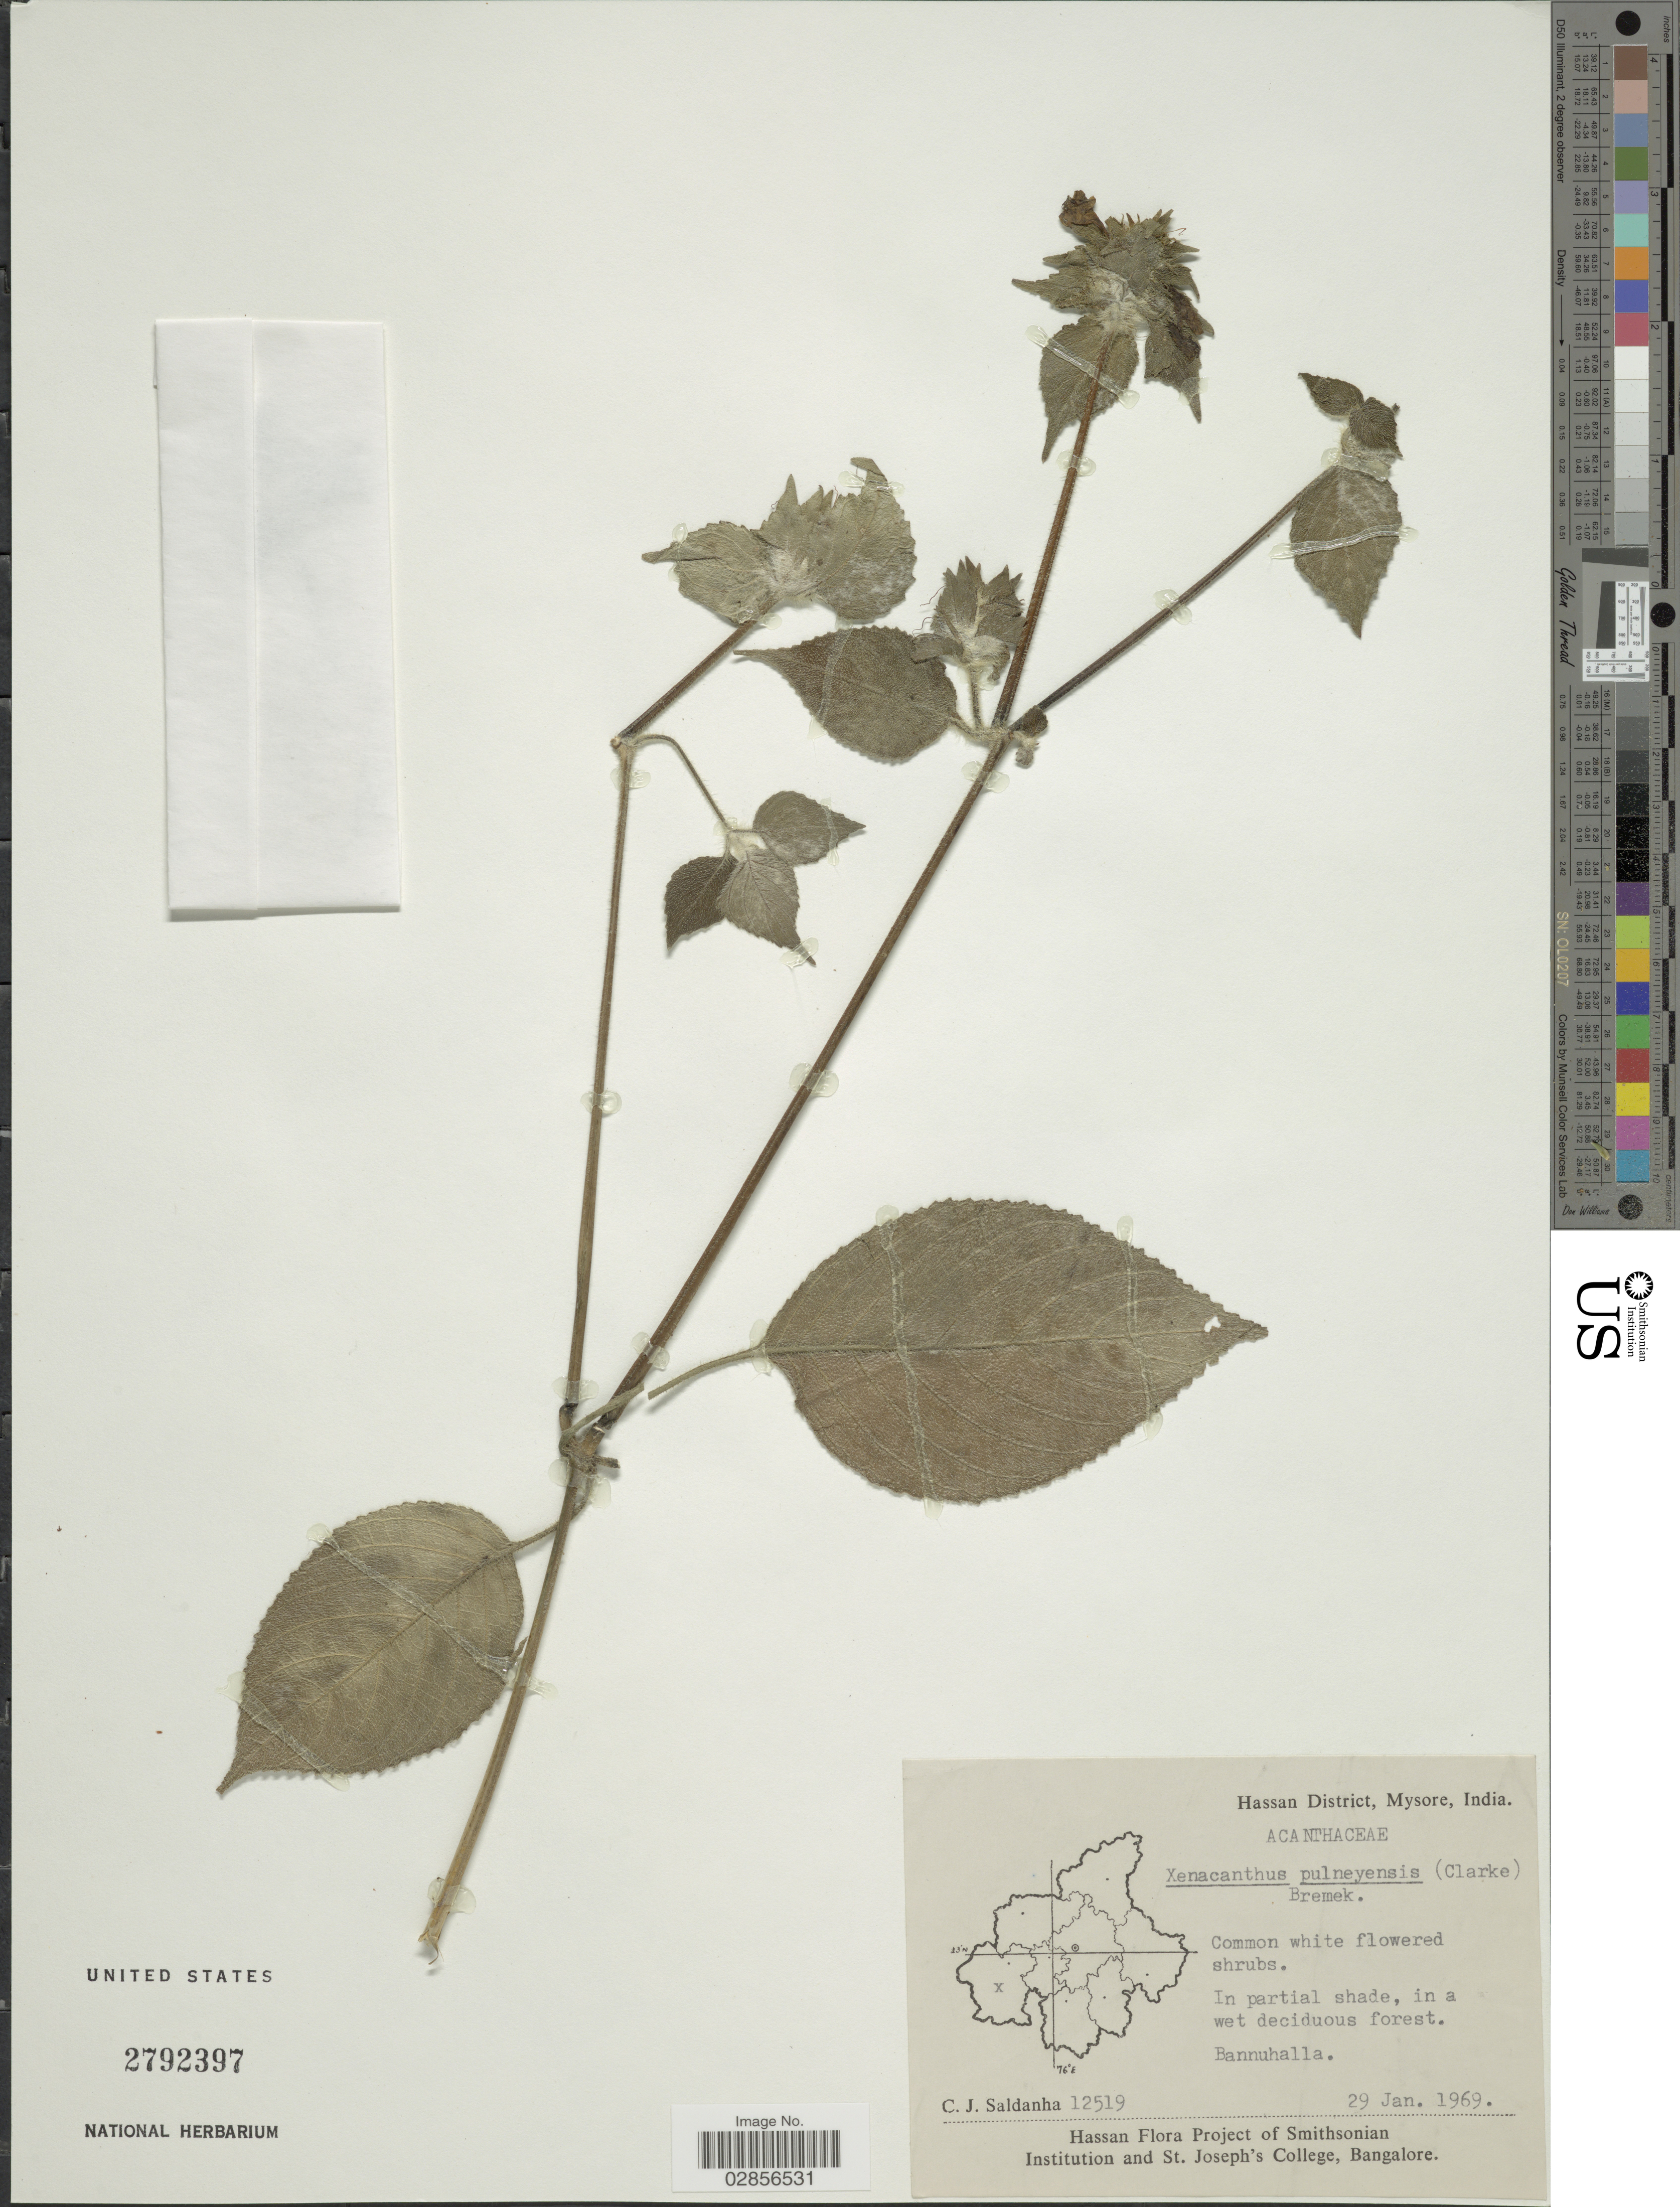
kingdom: Plantae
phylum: Tracheophyta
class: Magnoliopsida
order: Lamiales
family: Acanthaceae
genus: Strobilanthes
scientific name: Strobilanthes pulneyensis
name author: C.B. Clarke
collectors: C. J. Saldanha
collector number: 12519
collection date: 1969-01-29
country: India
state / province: Karnataka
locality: Hassan District, Mysore. Bannuhalla.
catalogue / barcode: US 2792397